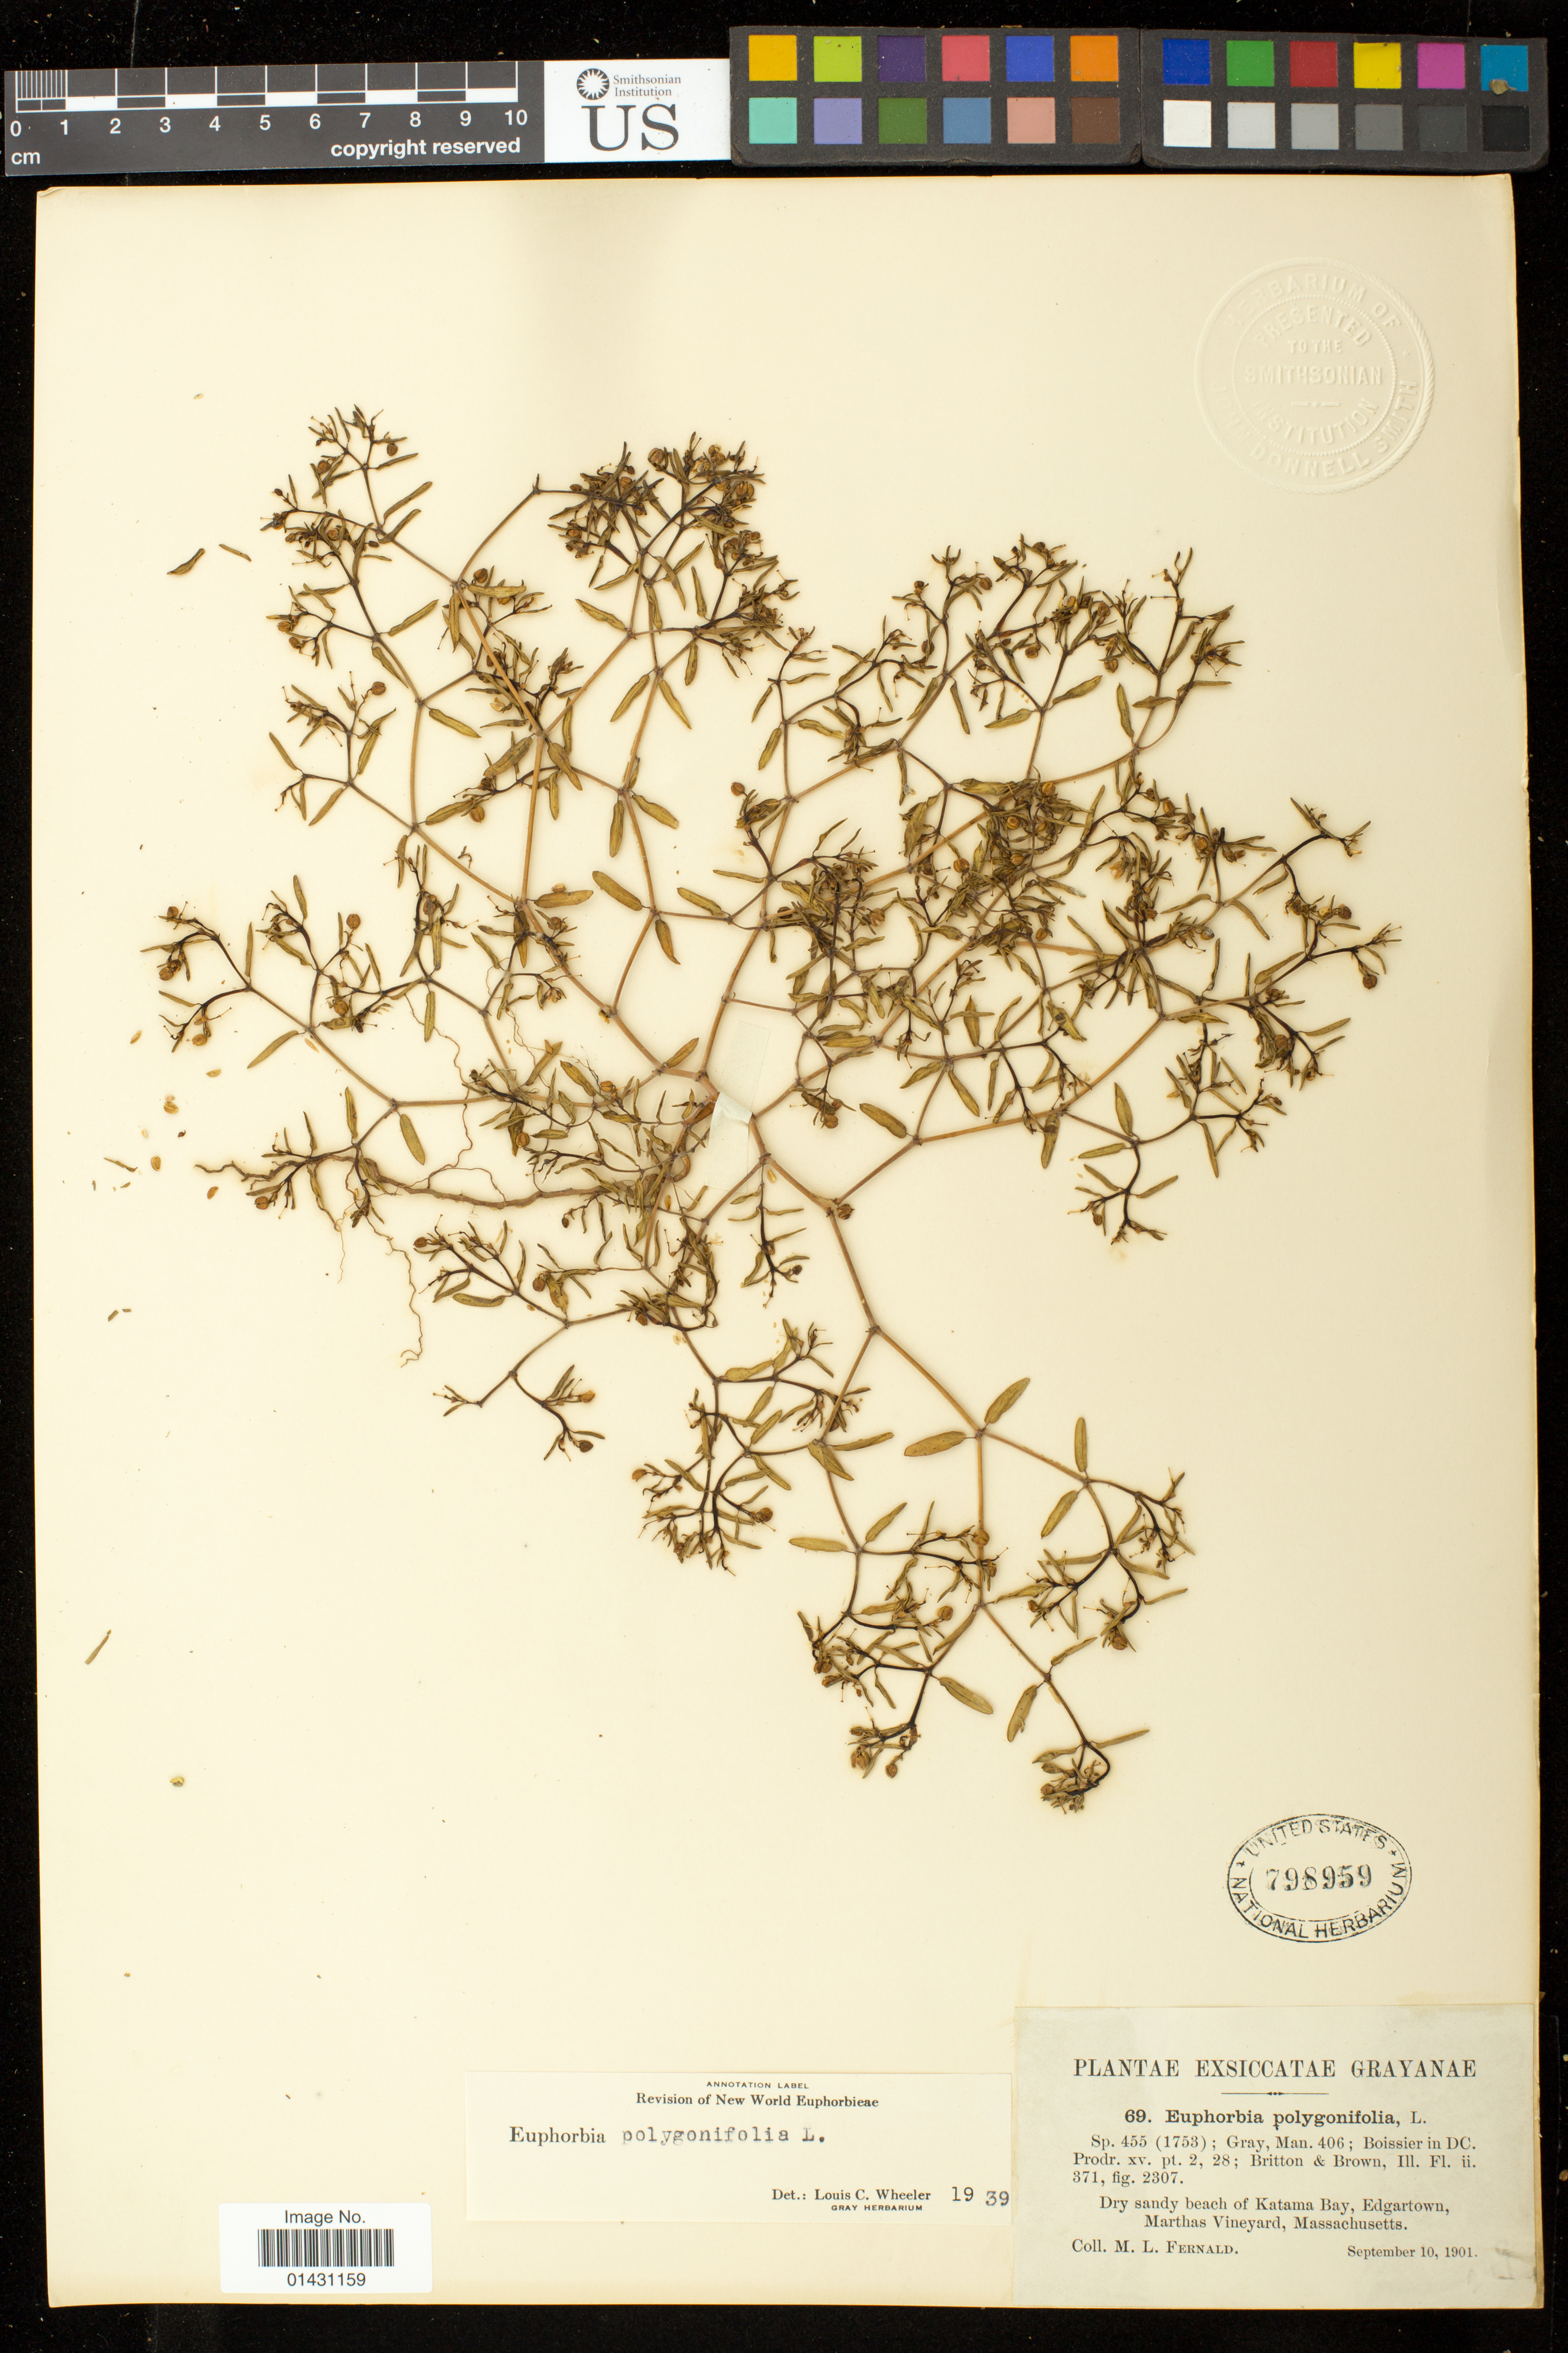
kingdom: Plantae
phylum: Tracheophyta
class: Magnoliopsida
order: Malpighiales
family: Euphorbiaceae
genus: Euphorbia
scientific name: Euphorbia polygonifolia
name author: L.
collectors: M. L. Fernald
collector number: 69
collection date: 1901-09-10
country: United States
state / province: Massachusetts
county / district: Dukes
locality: Katama Bay, Edgartown, Marthas Vineyard.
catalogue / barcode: US 798959